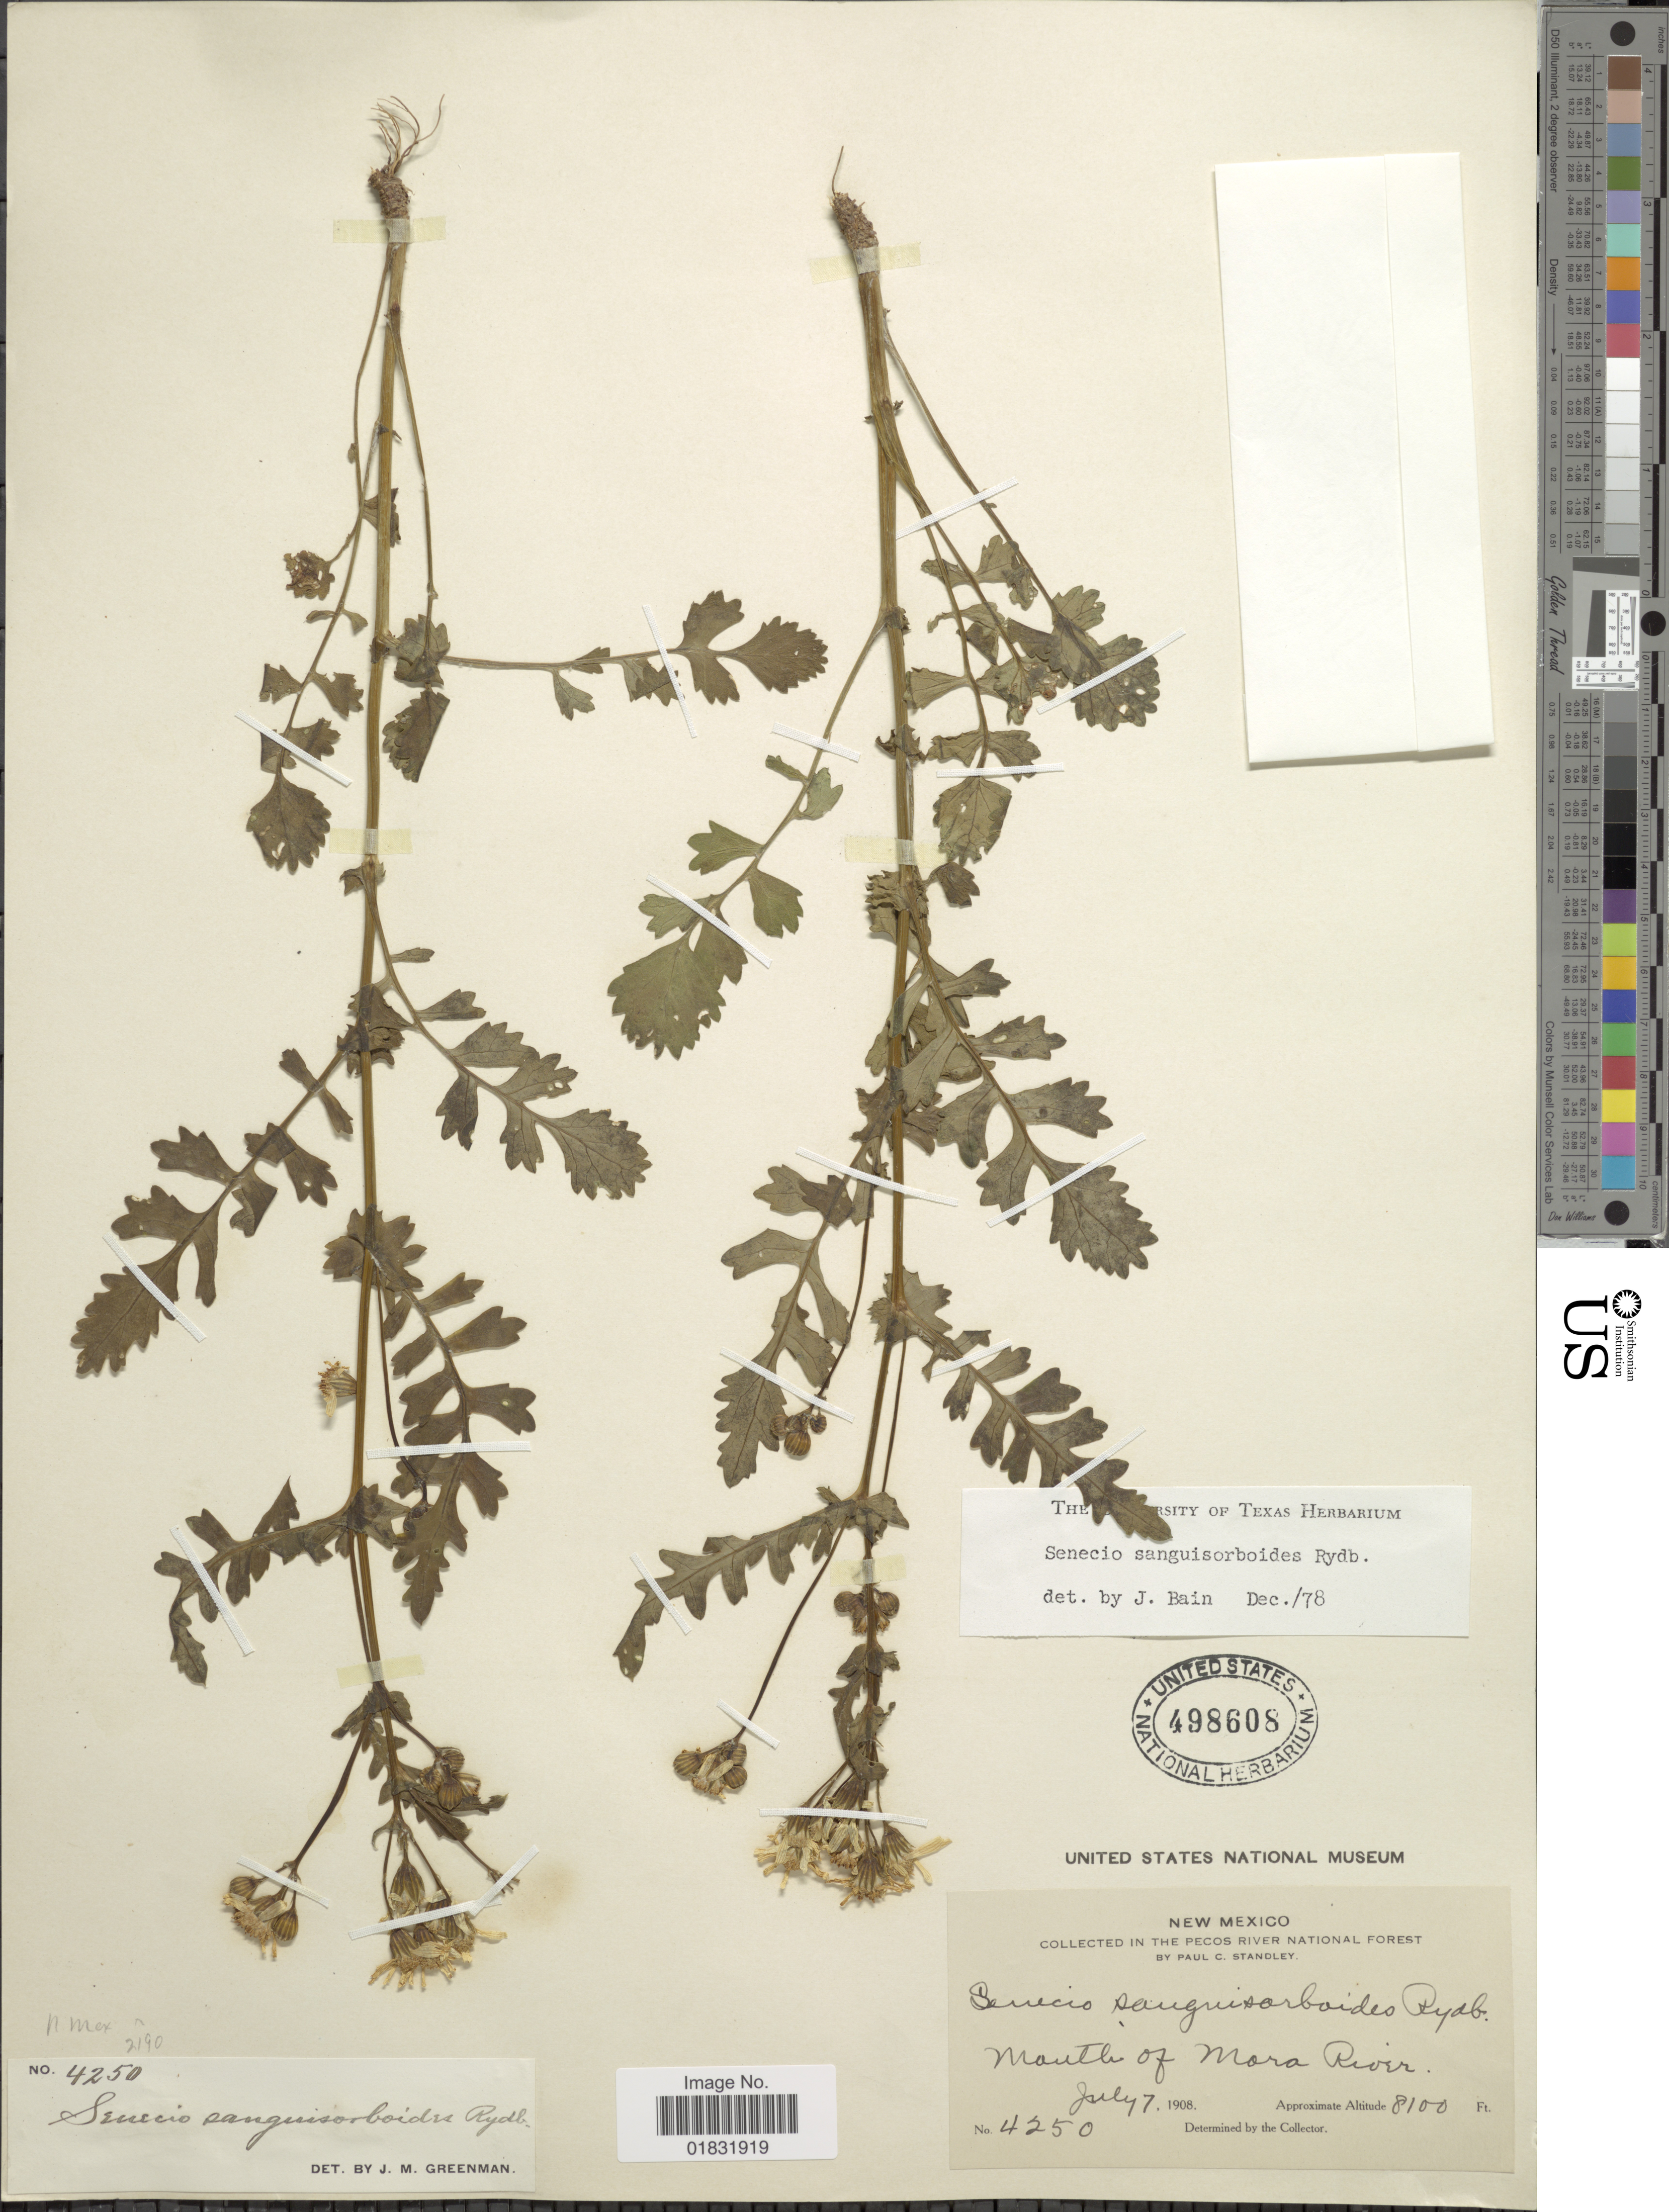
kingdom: Plantae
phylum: Tracheophyta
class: Magnoliopsida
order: Asterales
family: Asteraceae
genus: Packera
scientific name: Packera sanguisorbae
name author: (DC.) C. Jeffrey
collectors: P. C. Standley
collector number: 4250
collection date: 1908-07-07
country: United States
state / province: New Mexico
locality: In the Pecos River National Forest, Mouth of Mora River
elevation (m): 2469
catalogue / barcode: US 498608